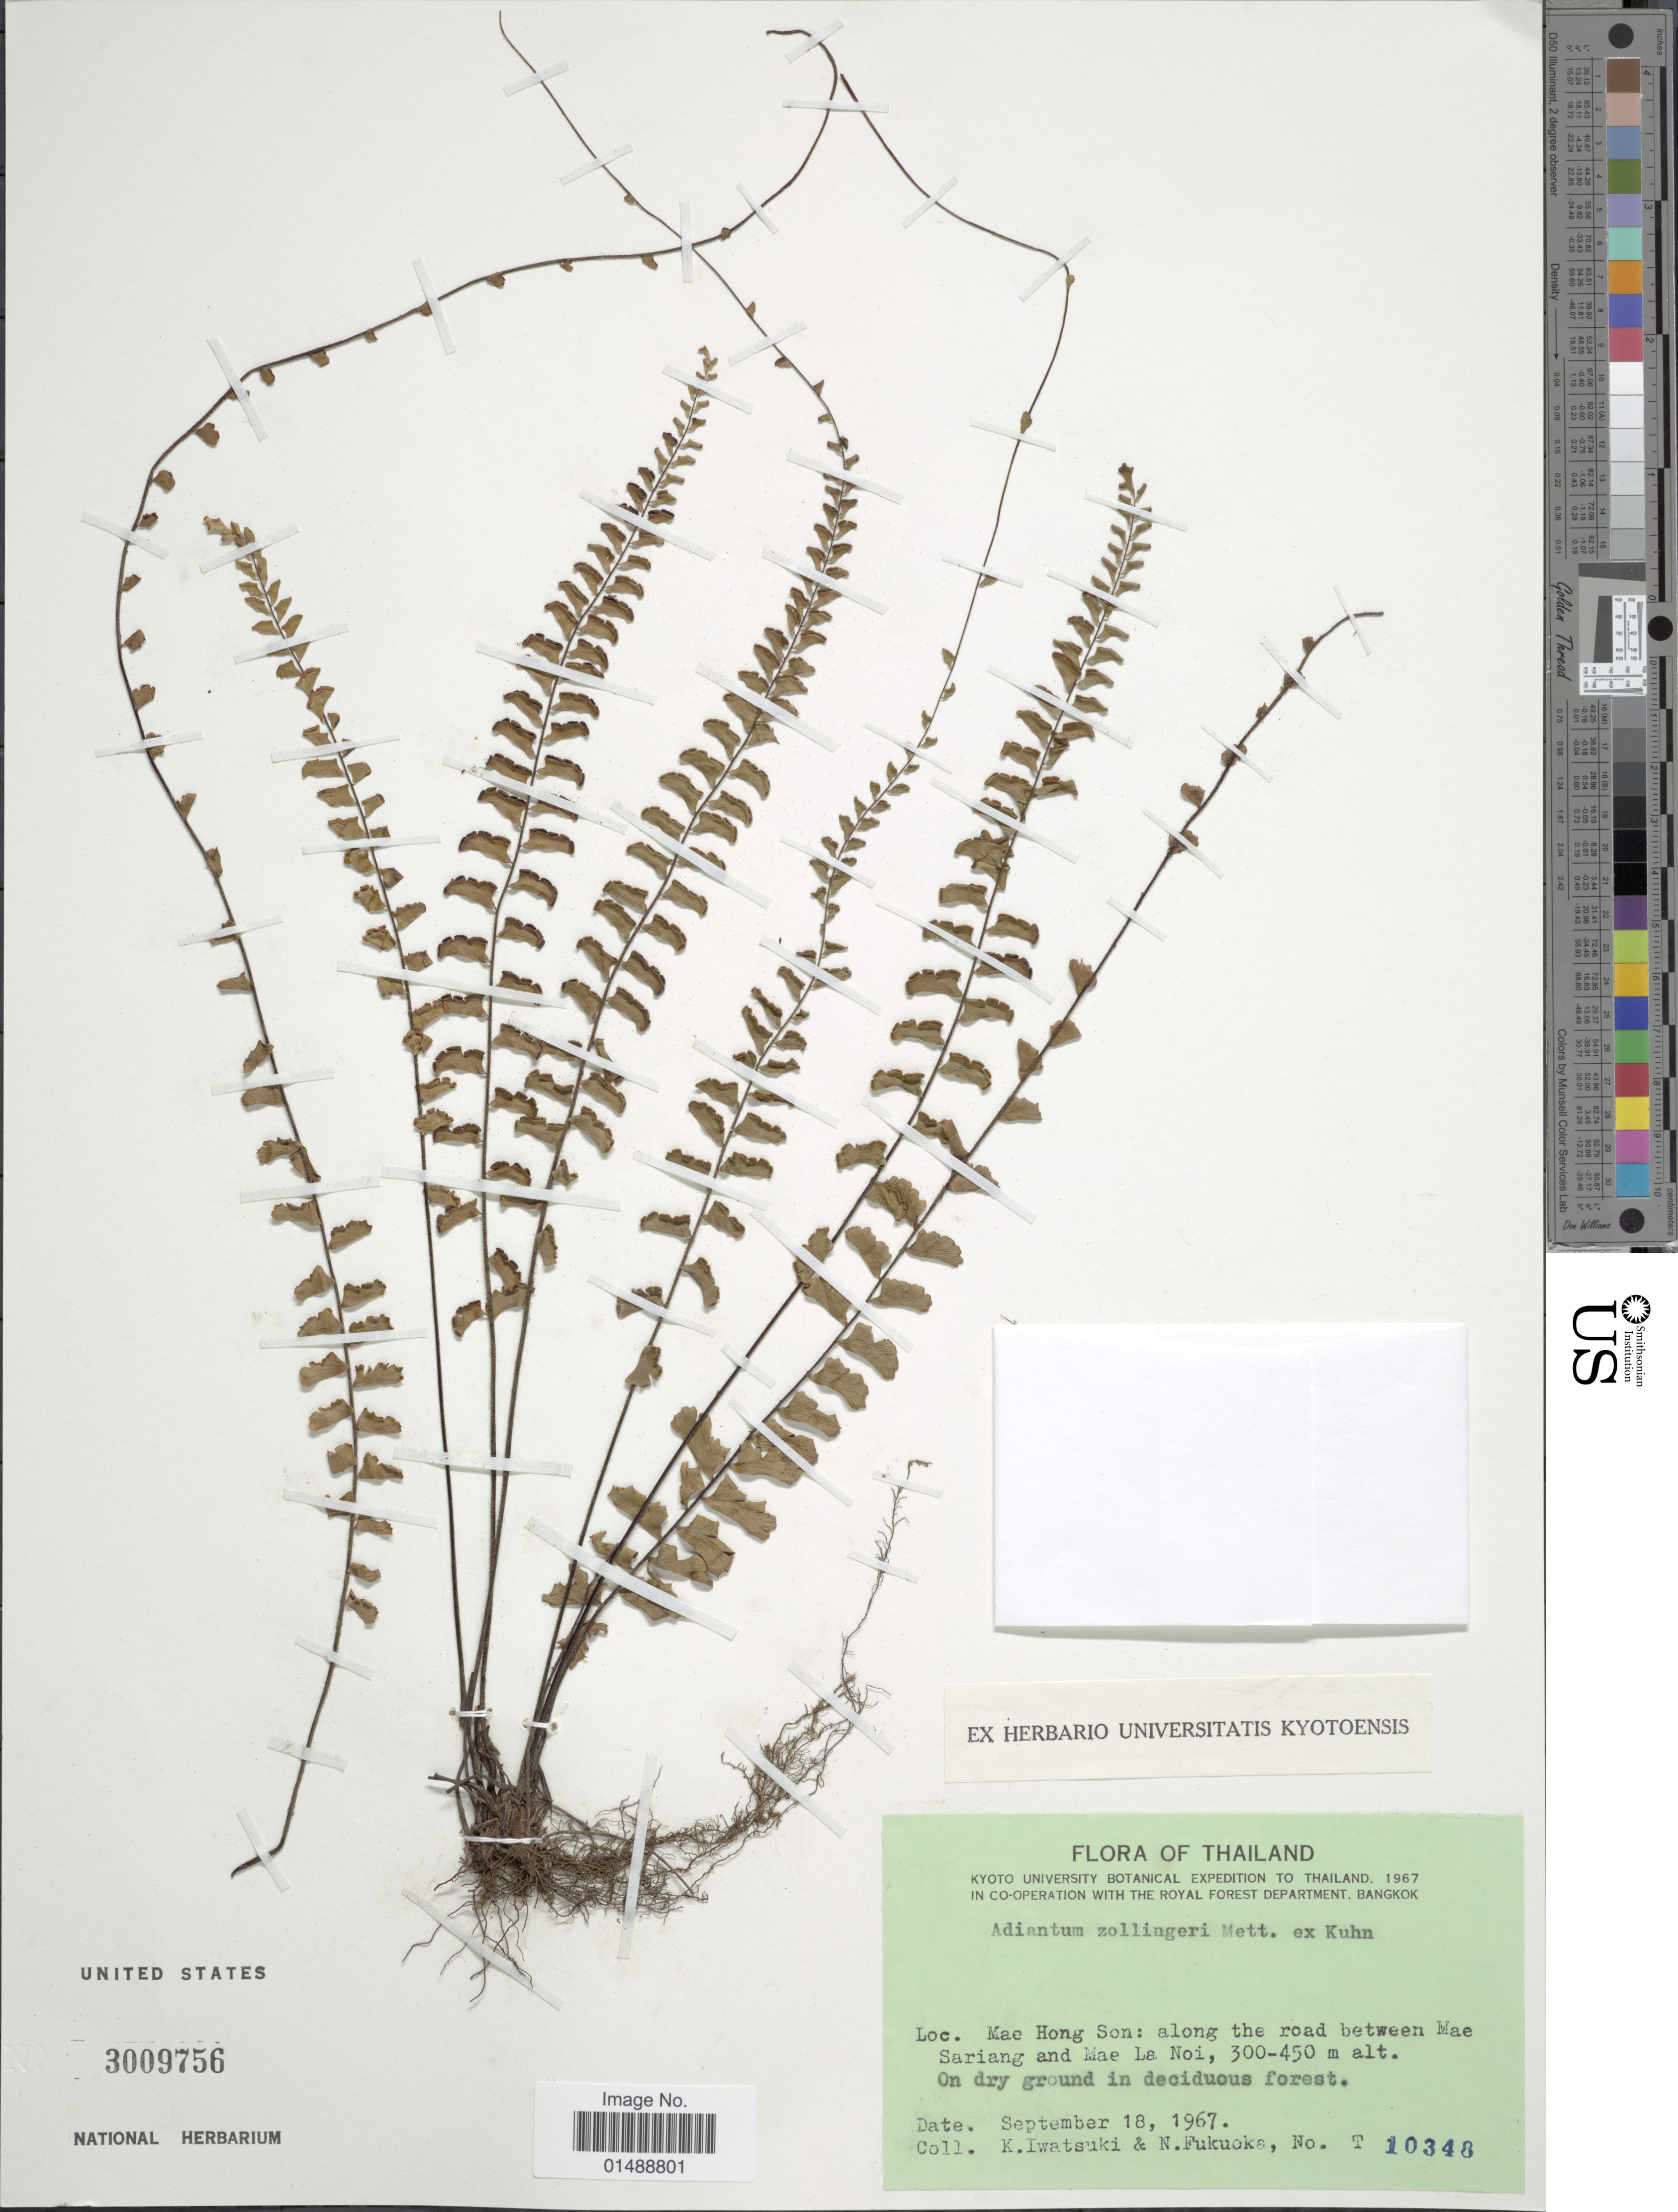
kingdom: Plantae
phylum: Tracheophyta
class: Polypodiopsida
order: Polypodiales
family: Pteridaceae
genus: Adiantum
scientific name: Adiantum zollingeri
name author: Mett. ex Kuhn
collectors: K. Iwatsuki & N. Fukuoka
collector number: T10348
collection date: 1967-09-18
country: Thailand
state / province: Mae Hong Son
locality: Mae Hong Son: along the road between Mae Sariang and Mae La Noi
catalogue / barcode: US 3009756